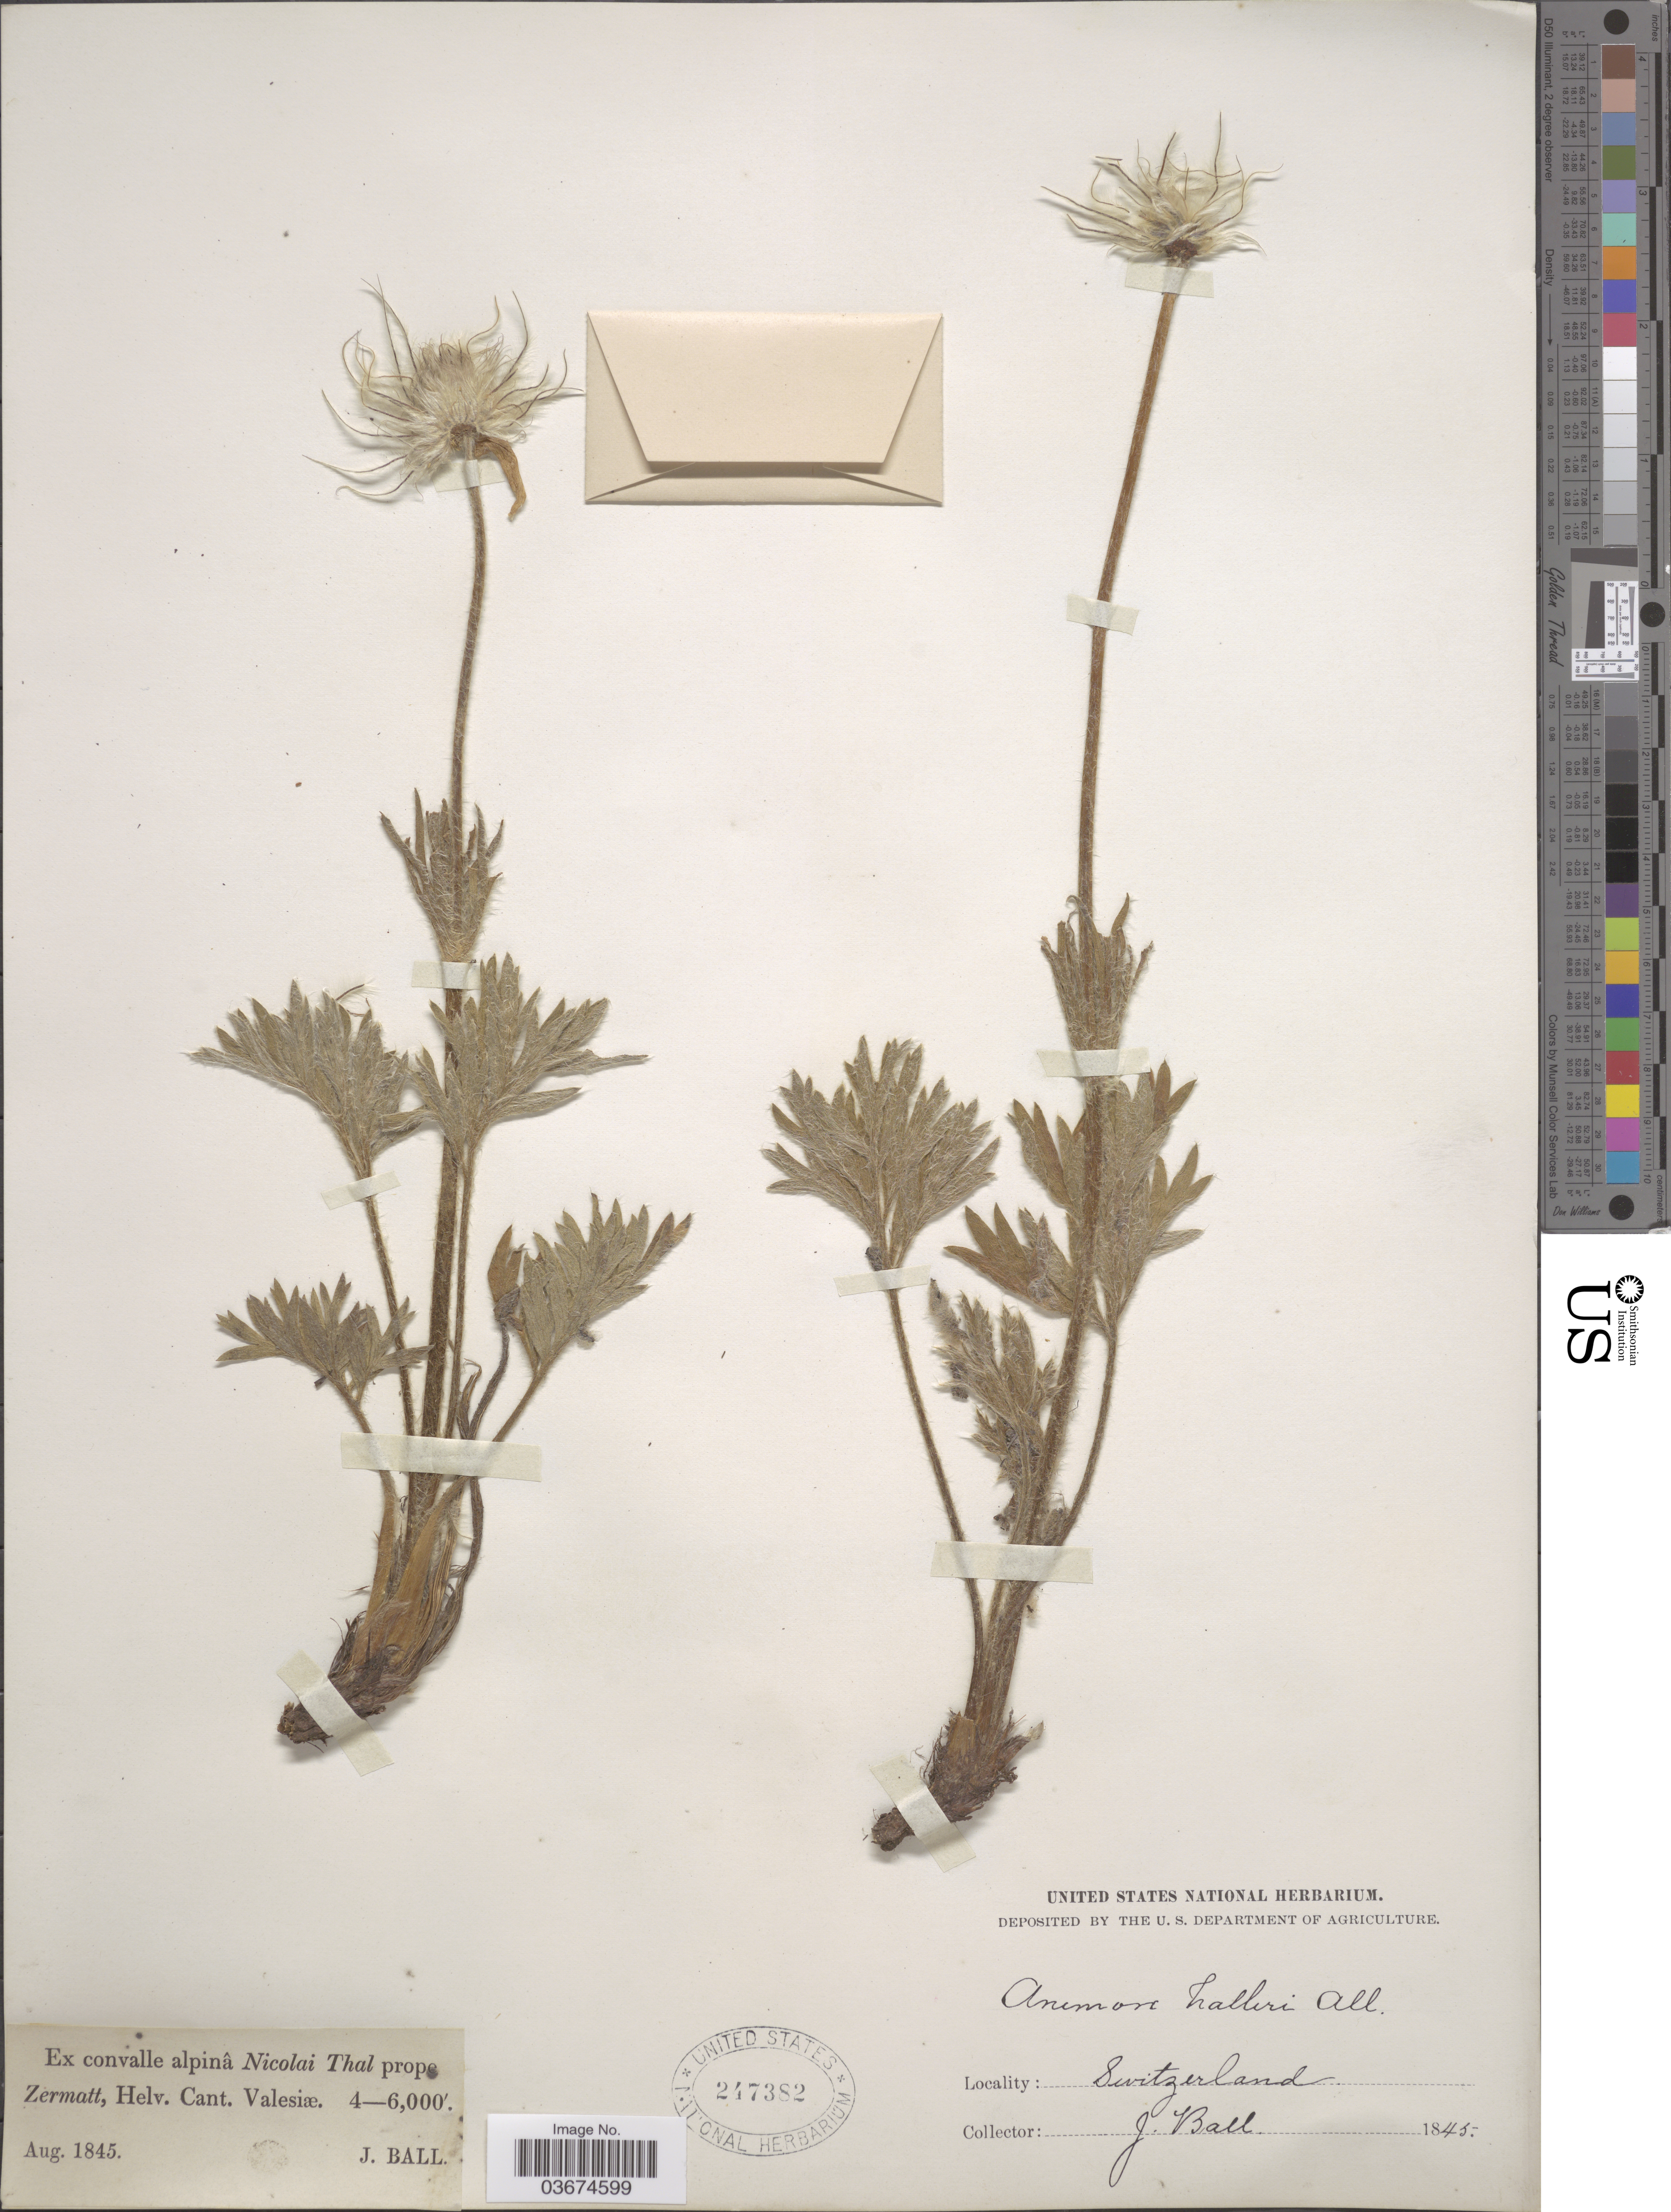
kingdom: Plantae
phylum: Tracheophyta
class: Magnoliopsida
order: Ranunculales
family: Ranunculaceae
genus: Pulsatilla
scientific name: Pulsatilla halleri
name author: (All.) Willd.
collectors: J. Ball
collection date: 1845-08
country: Switzerland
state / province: Valais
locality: Ex convalle alpinâ Nicolai Thal prope Zermatt, Helv. Cant. Valesiæ.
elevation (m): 1219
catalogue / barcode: US 247382